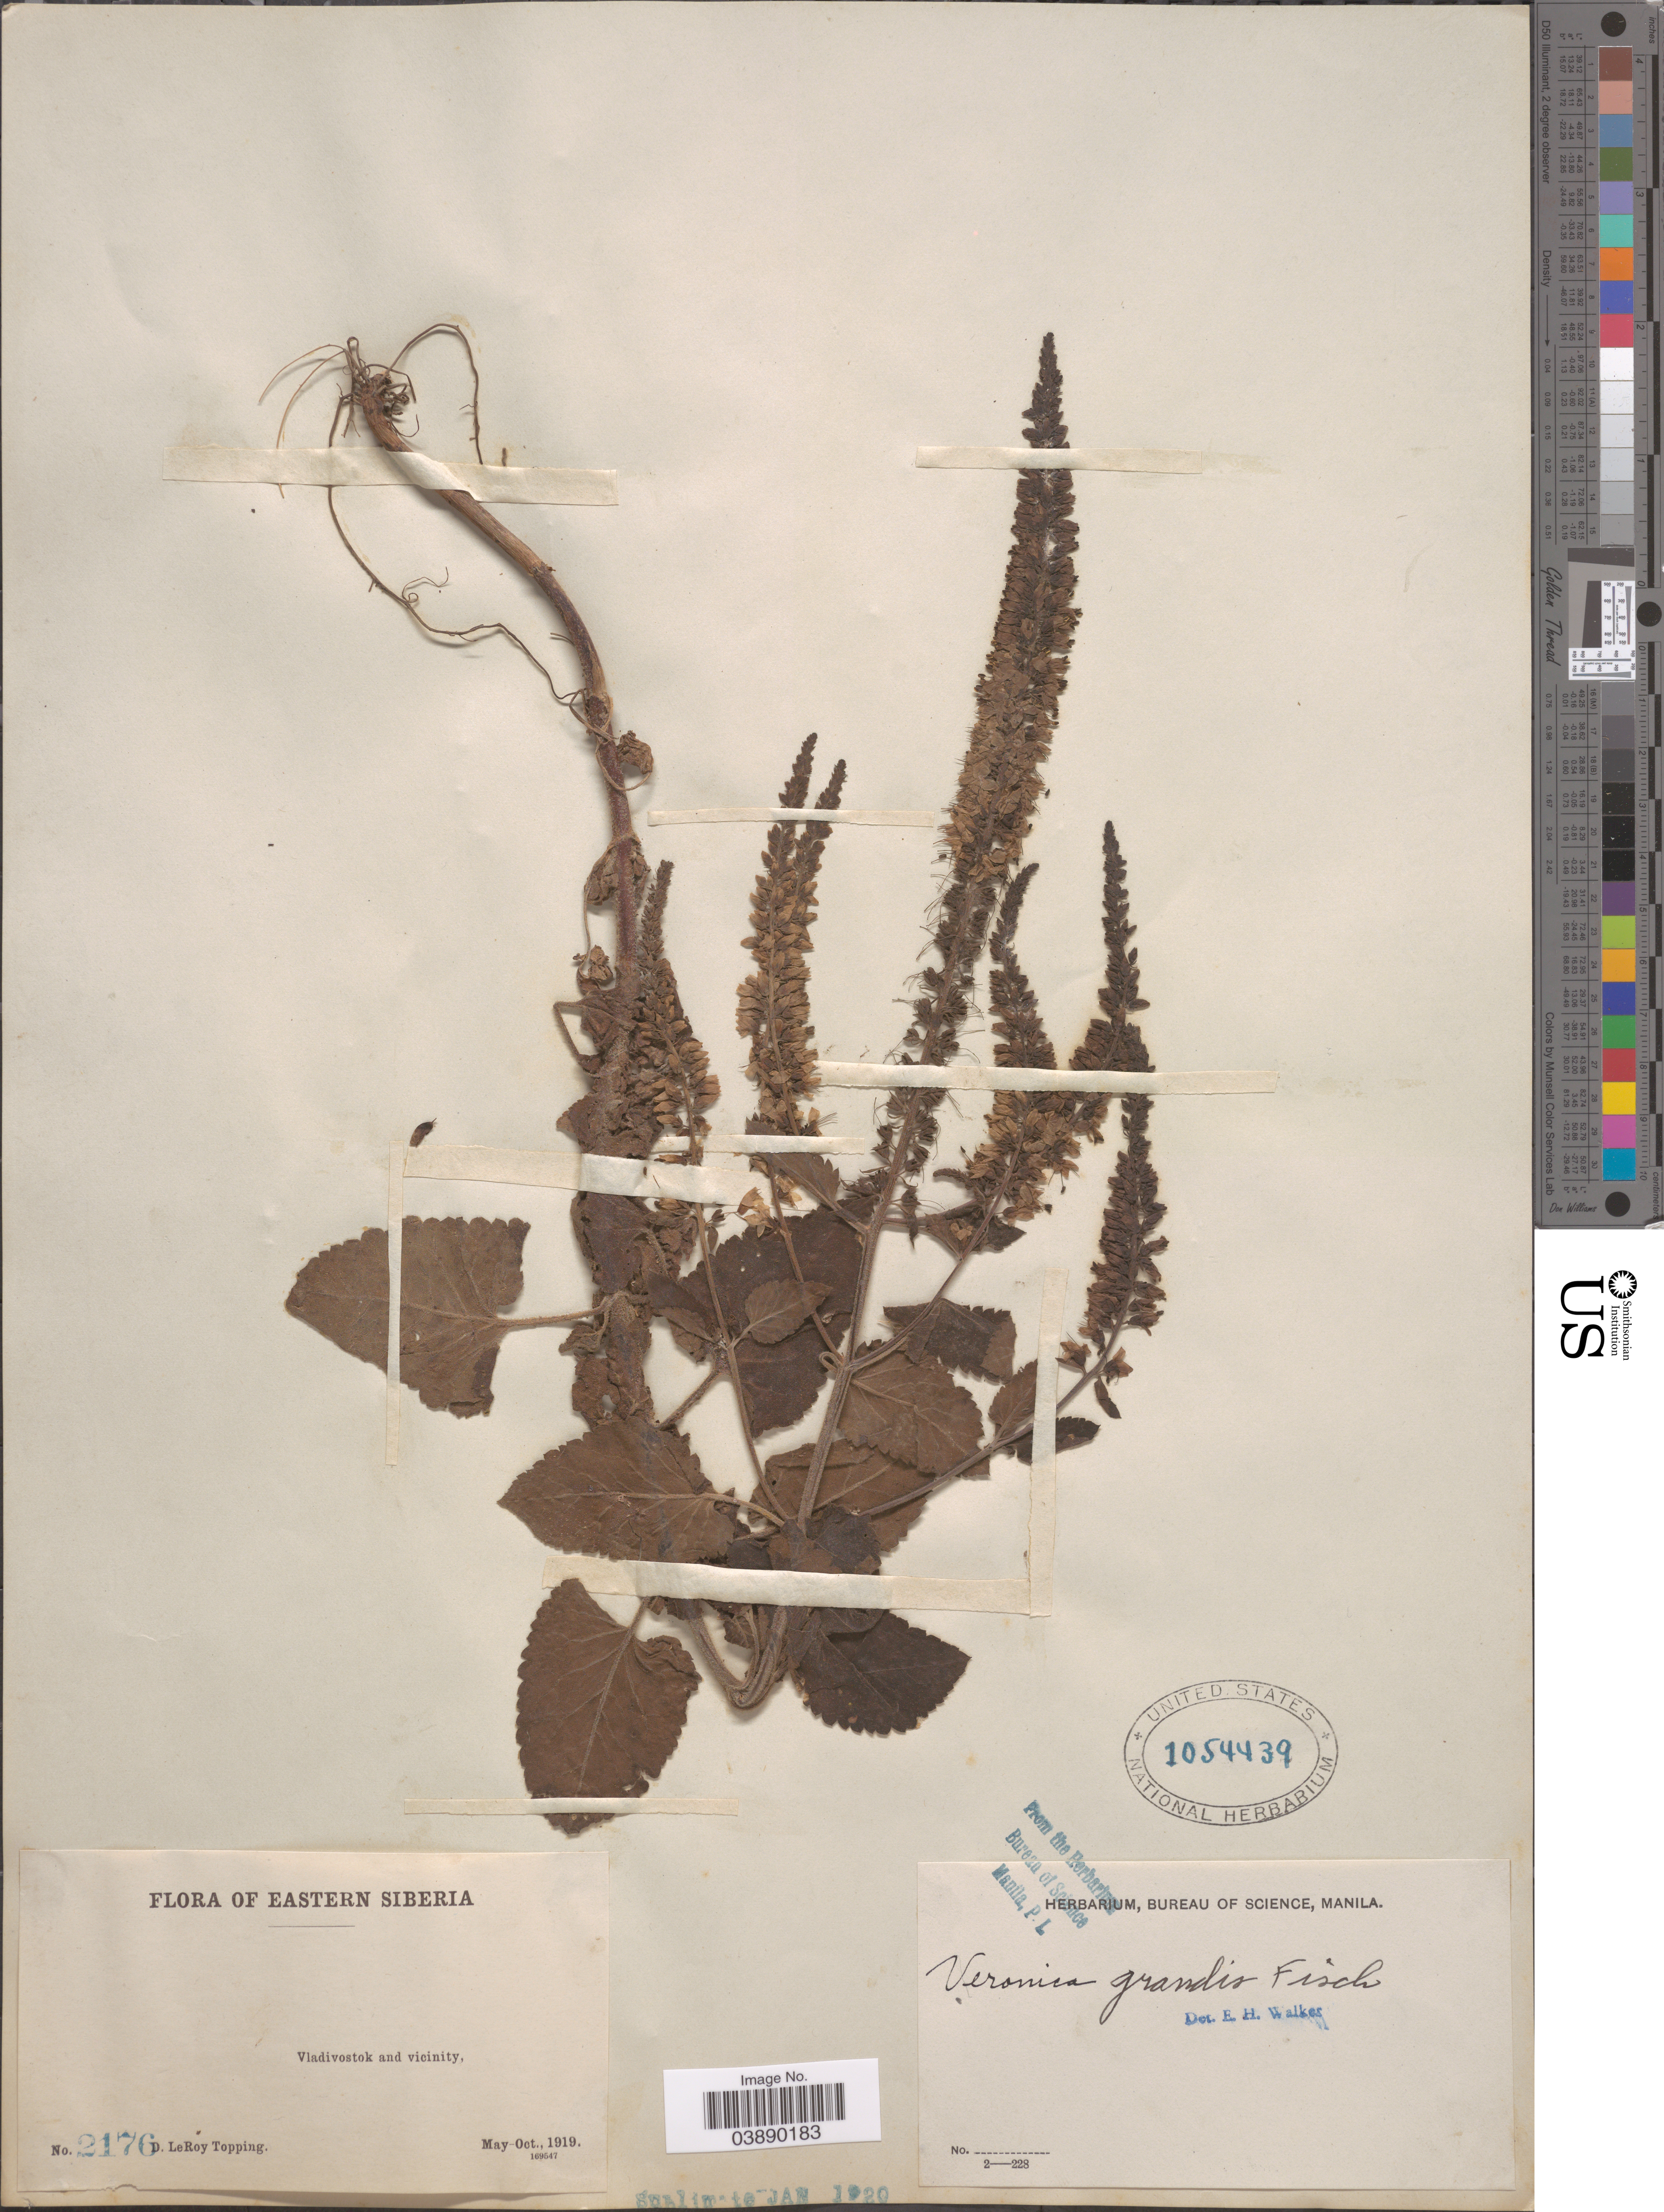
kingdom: Plantae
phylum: Tracheophyta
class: Magnoliopsida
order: Lamiales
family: Plantaginaceae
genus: Veronica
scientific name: Veronica daurica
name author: Stev.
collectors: D. L. Topping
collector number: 2176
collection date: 1919-05/1919-10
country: Russian Federation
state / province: Primorsky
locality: Eastern Siberia. Vladivostok and vicinity.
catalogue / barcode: US 1054439